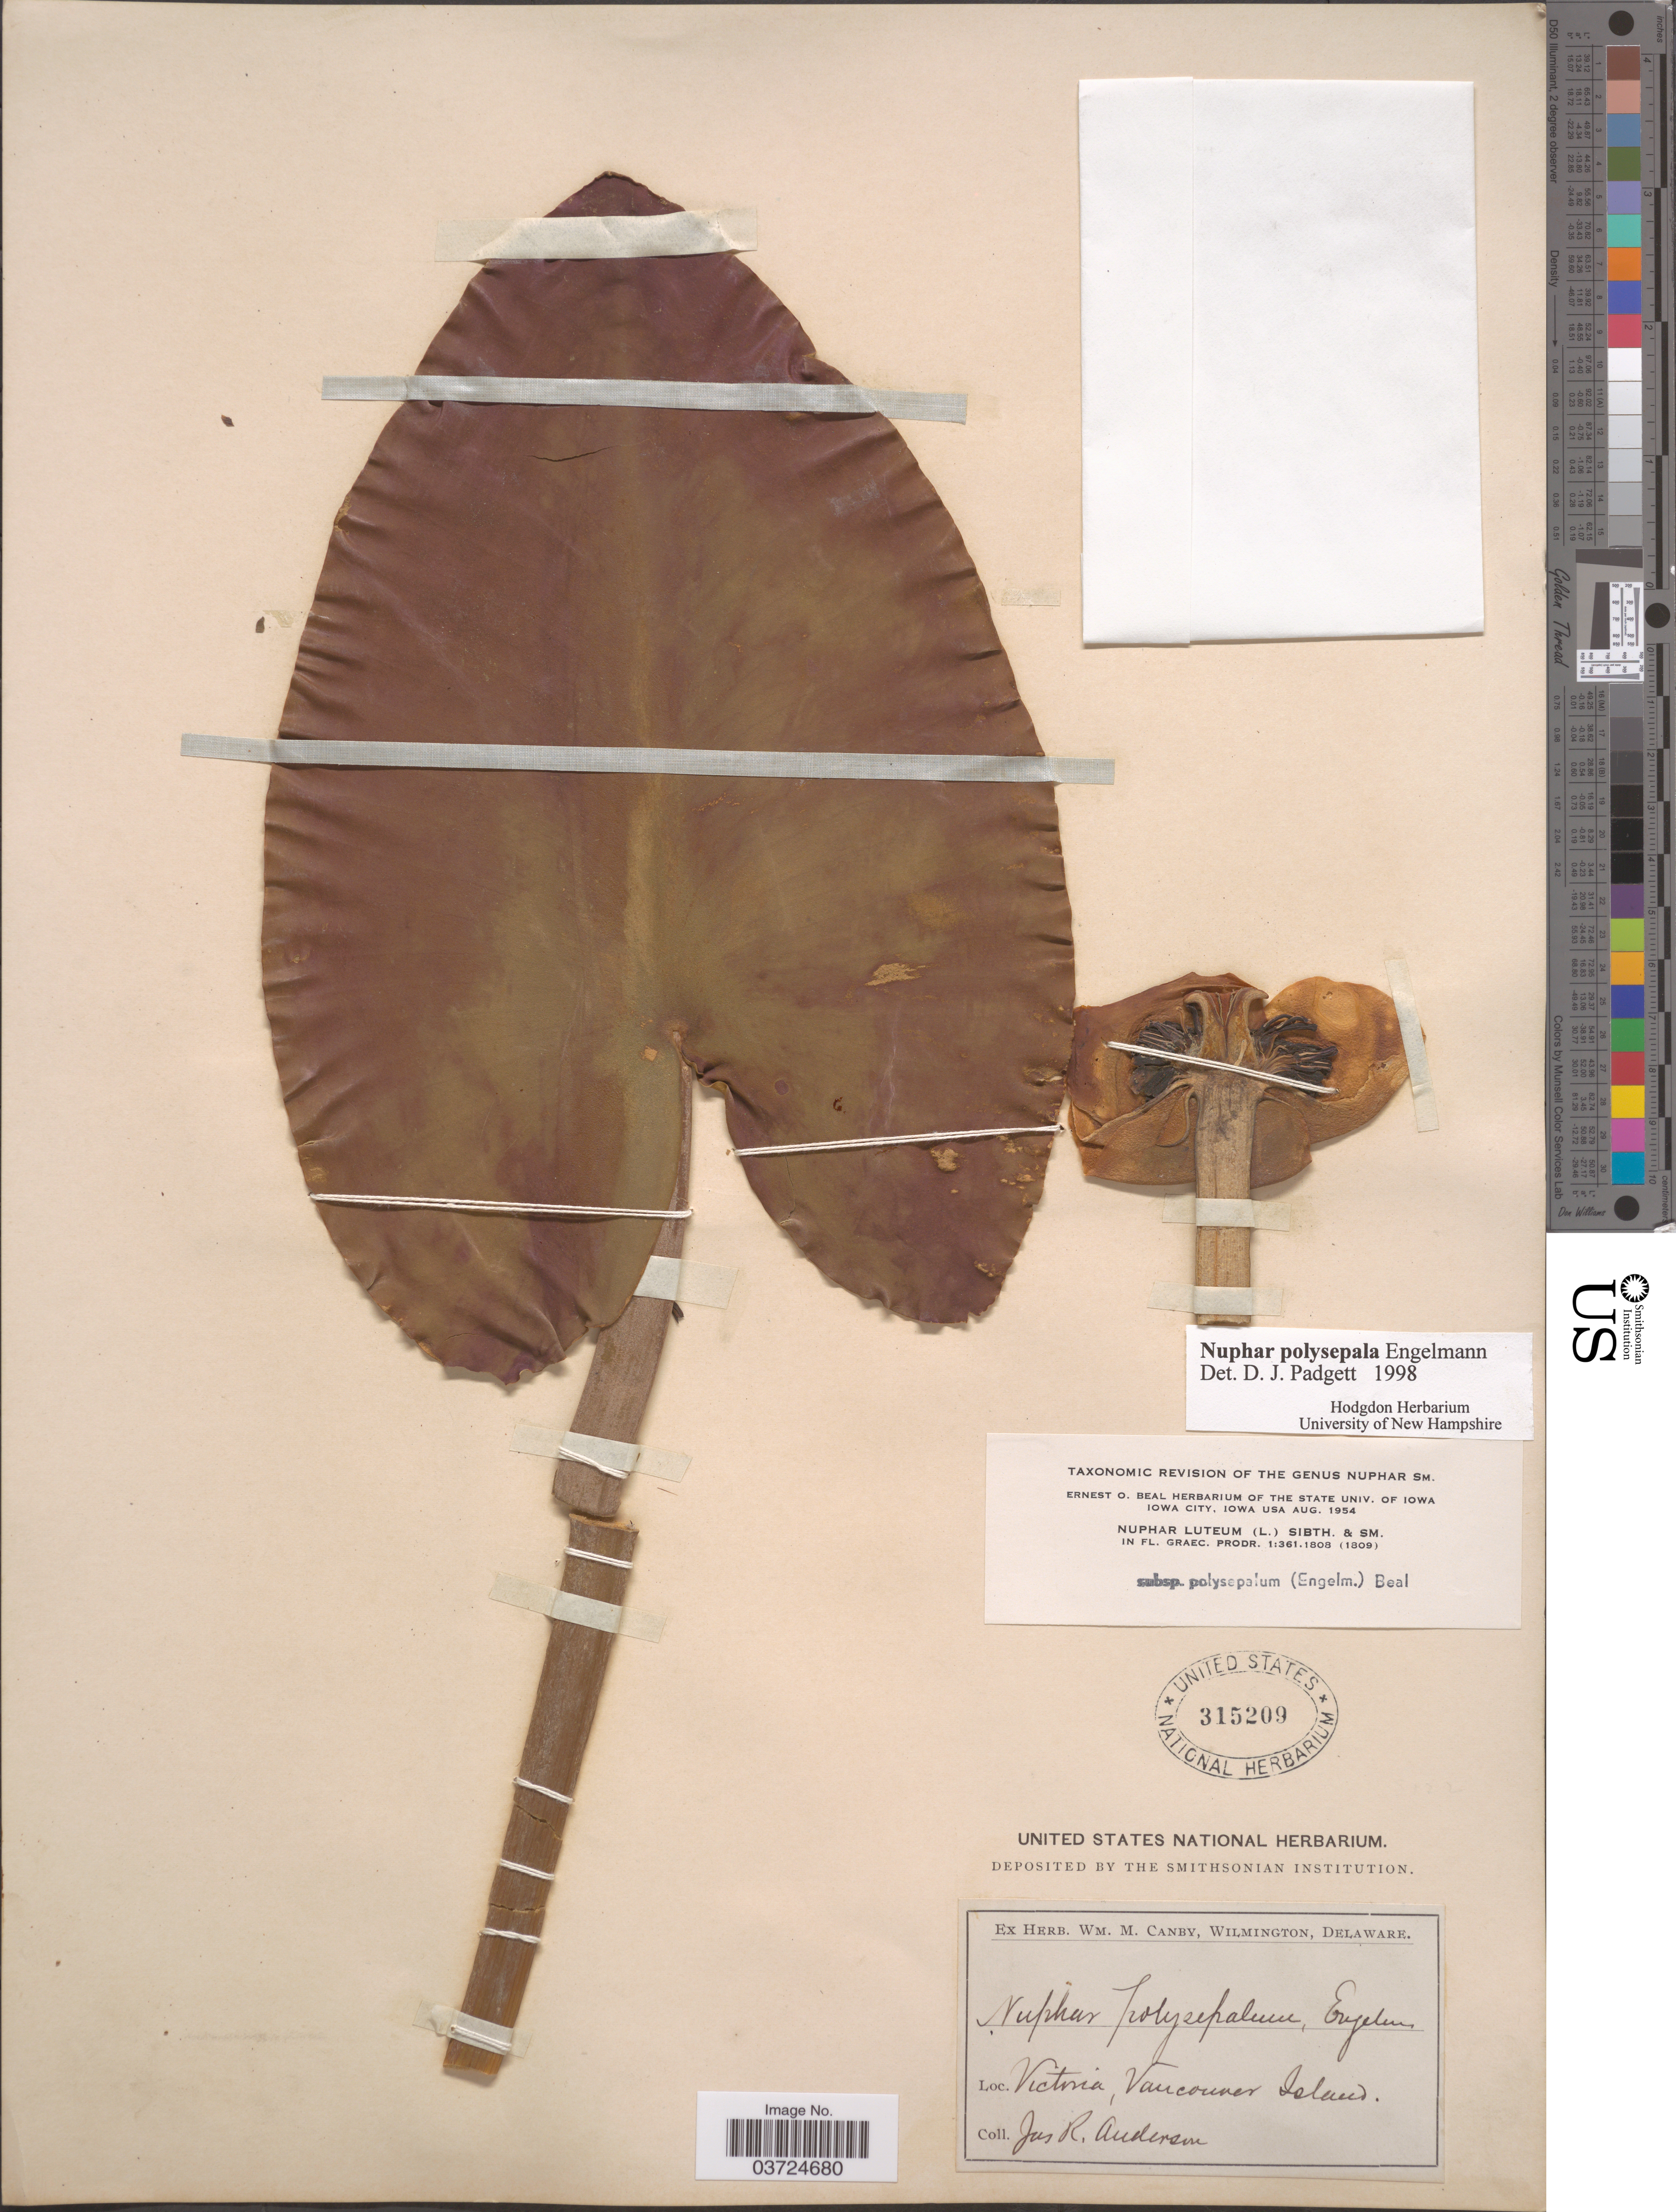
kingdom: Plantae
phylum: Tracheophyta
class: Magnoliopsida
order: Nymphaeales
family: Nymphaeaceae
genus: Nuphar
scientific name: Nuphar polysepala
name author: Englem.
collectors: J. R. Anderson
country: Canada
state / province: British Columbia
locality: Victoria, Vancouver Island.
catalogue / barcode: US 315209